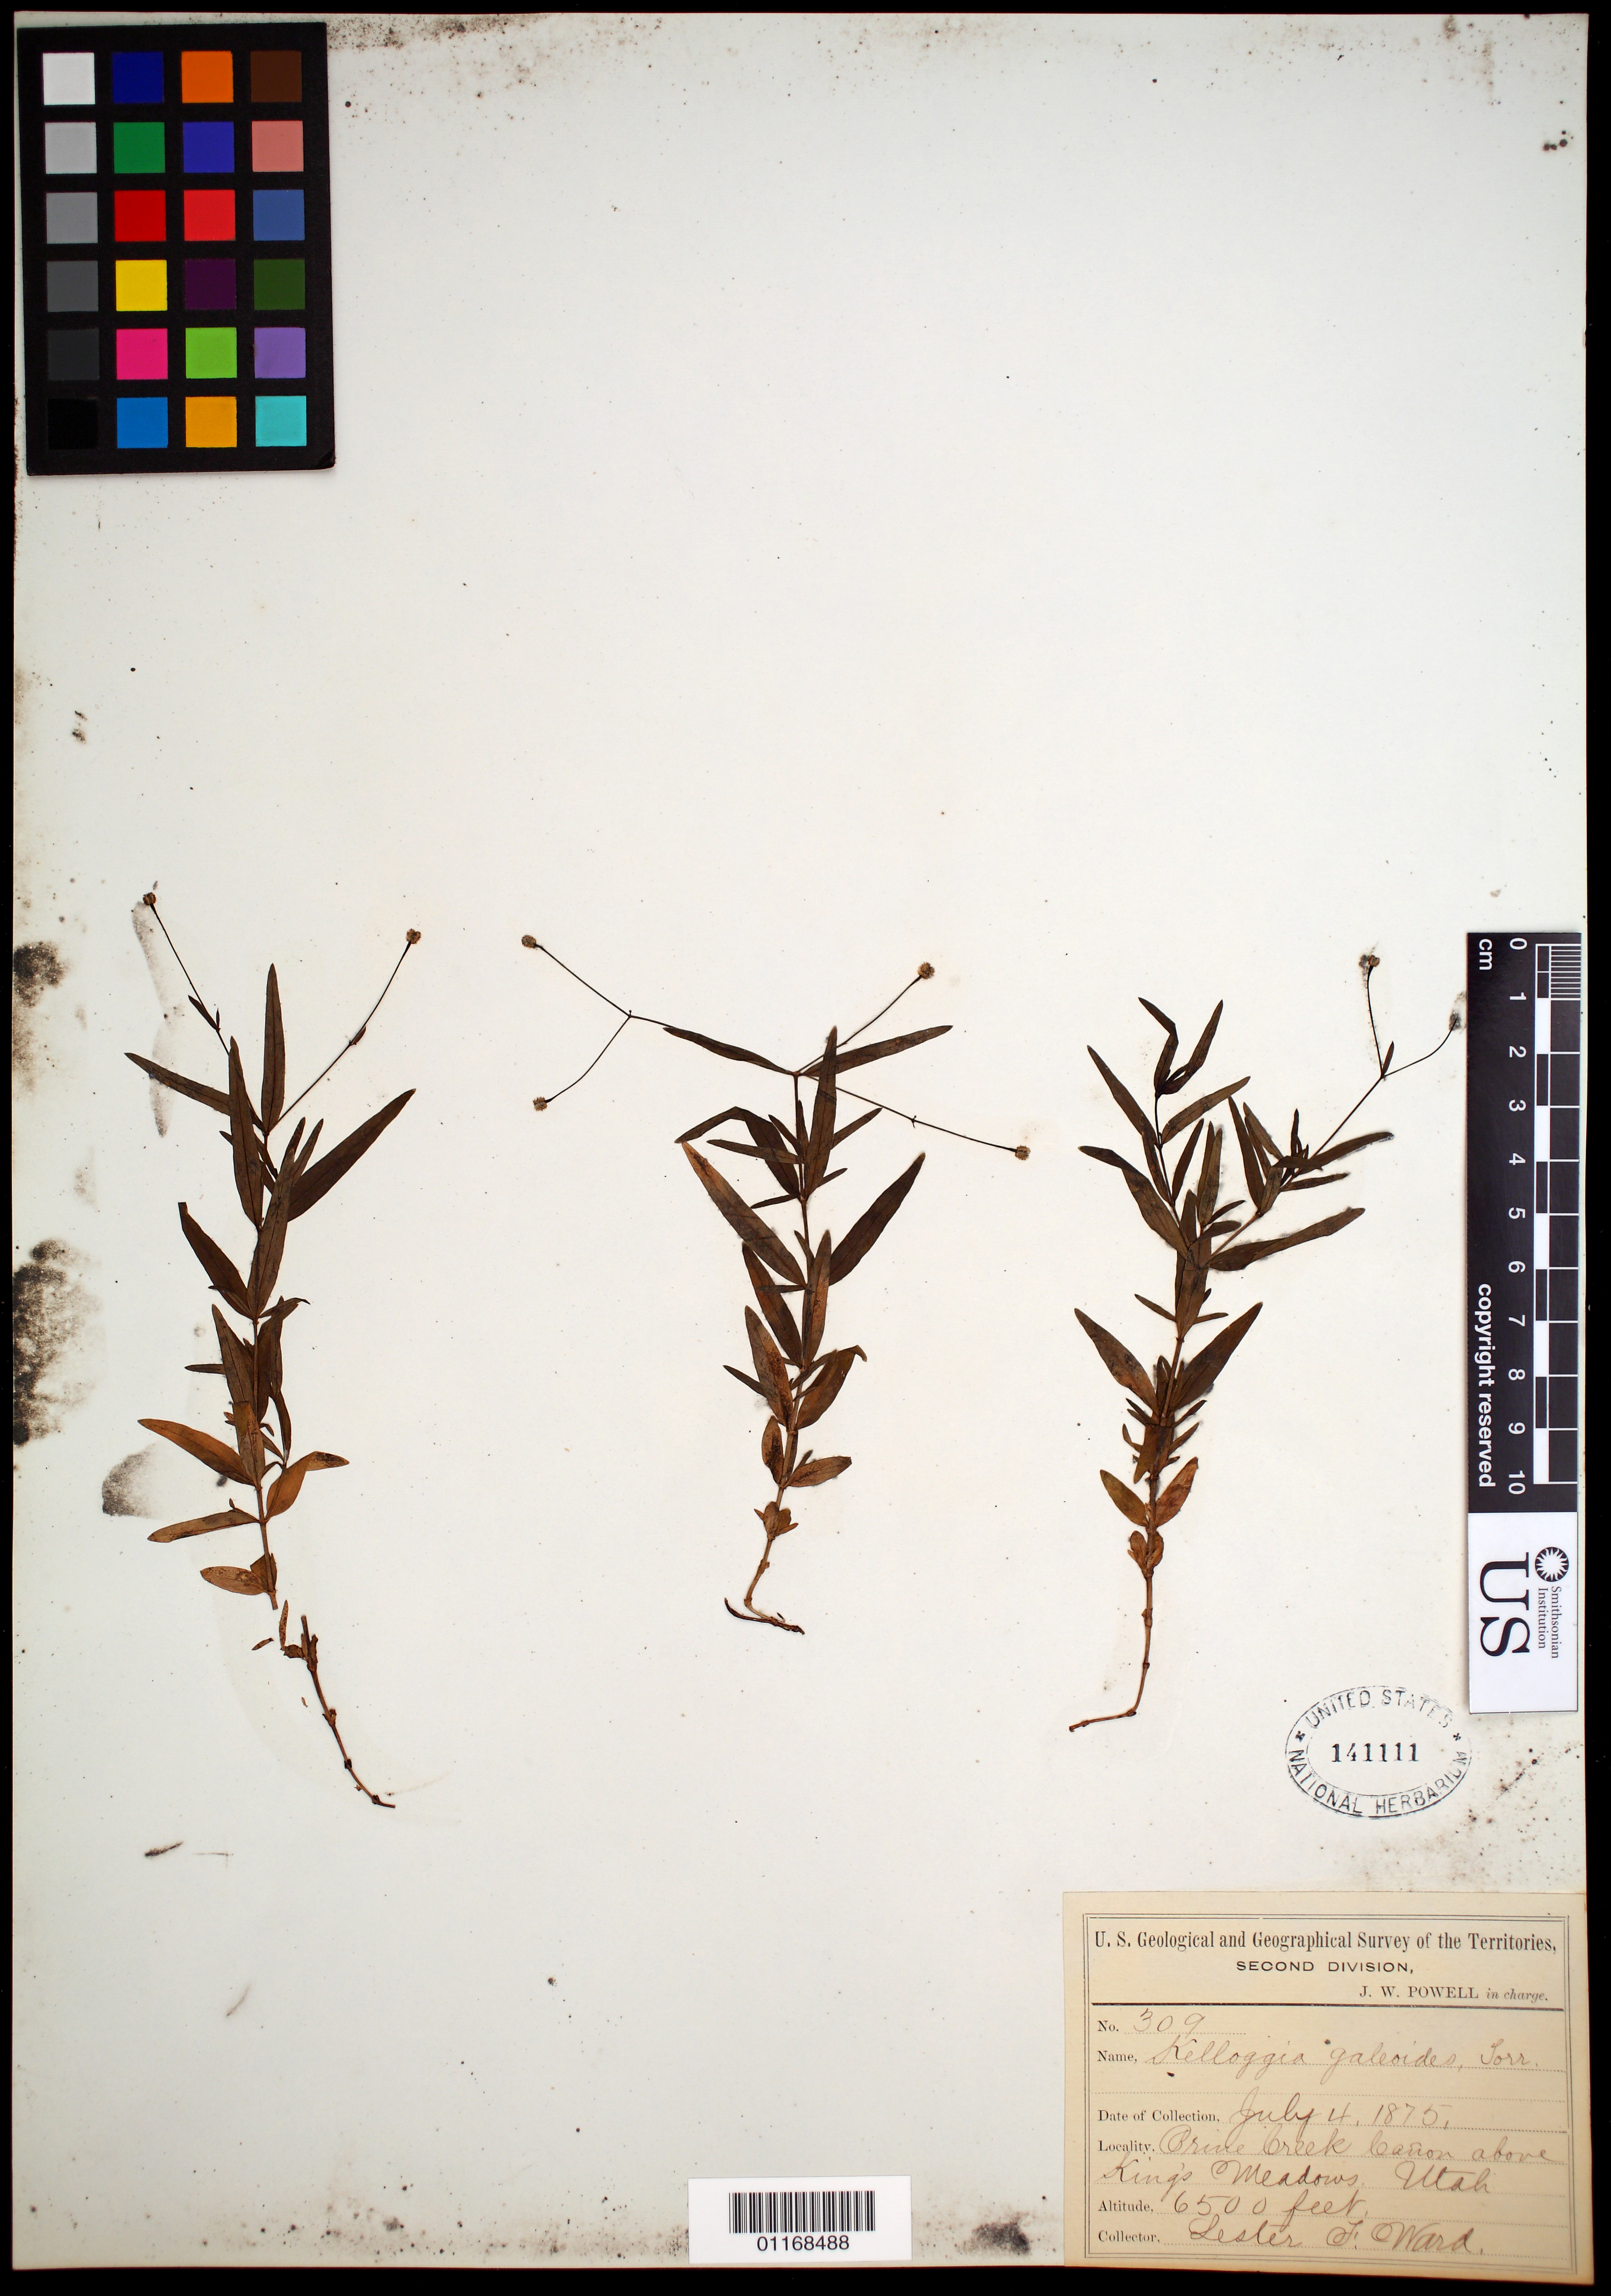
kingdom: Plantae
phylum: Tracheophyta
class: Magnoliopsida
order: Gentianales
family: Rubiaceae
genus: Kelloggia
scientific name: Kelloggia galioides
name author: Torr.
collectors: L. F. Ward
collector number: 309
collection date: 1875-07-04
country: United States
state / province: Utah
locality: Brine Creek Canyon above King's meadows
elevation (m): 1981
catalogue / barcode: US 141111